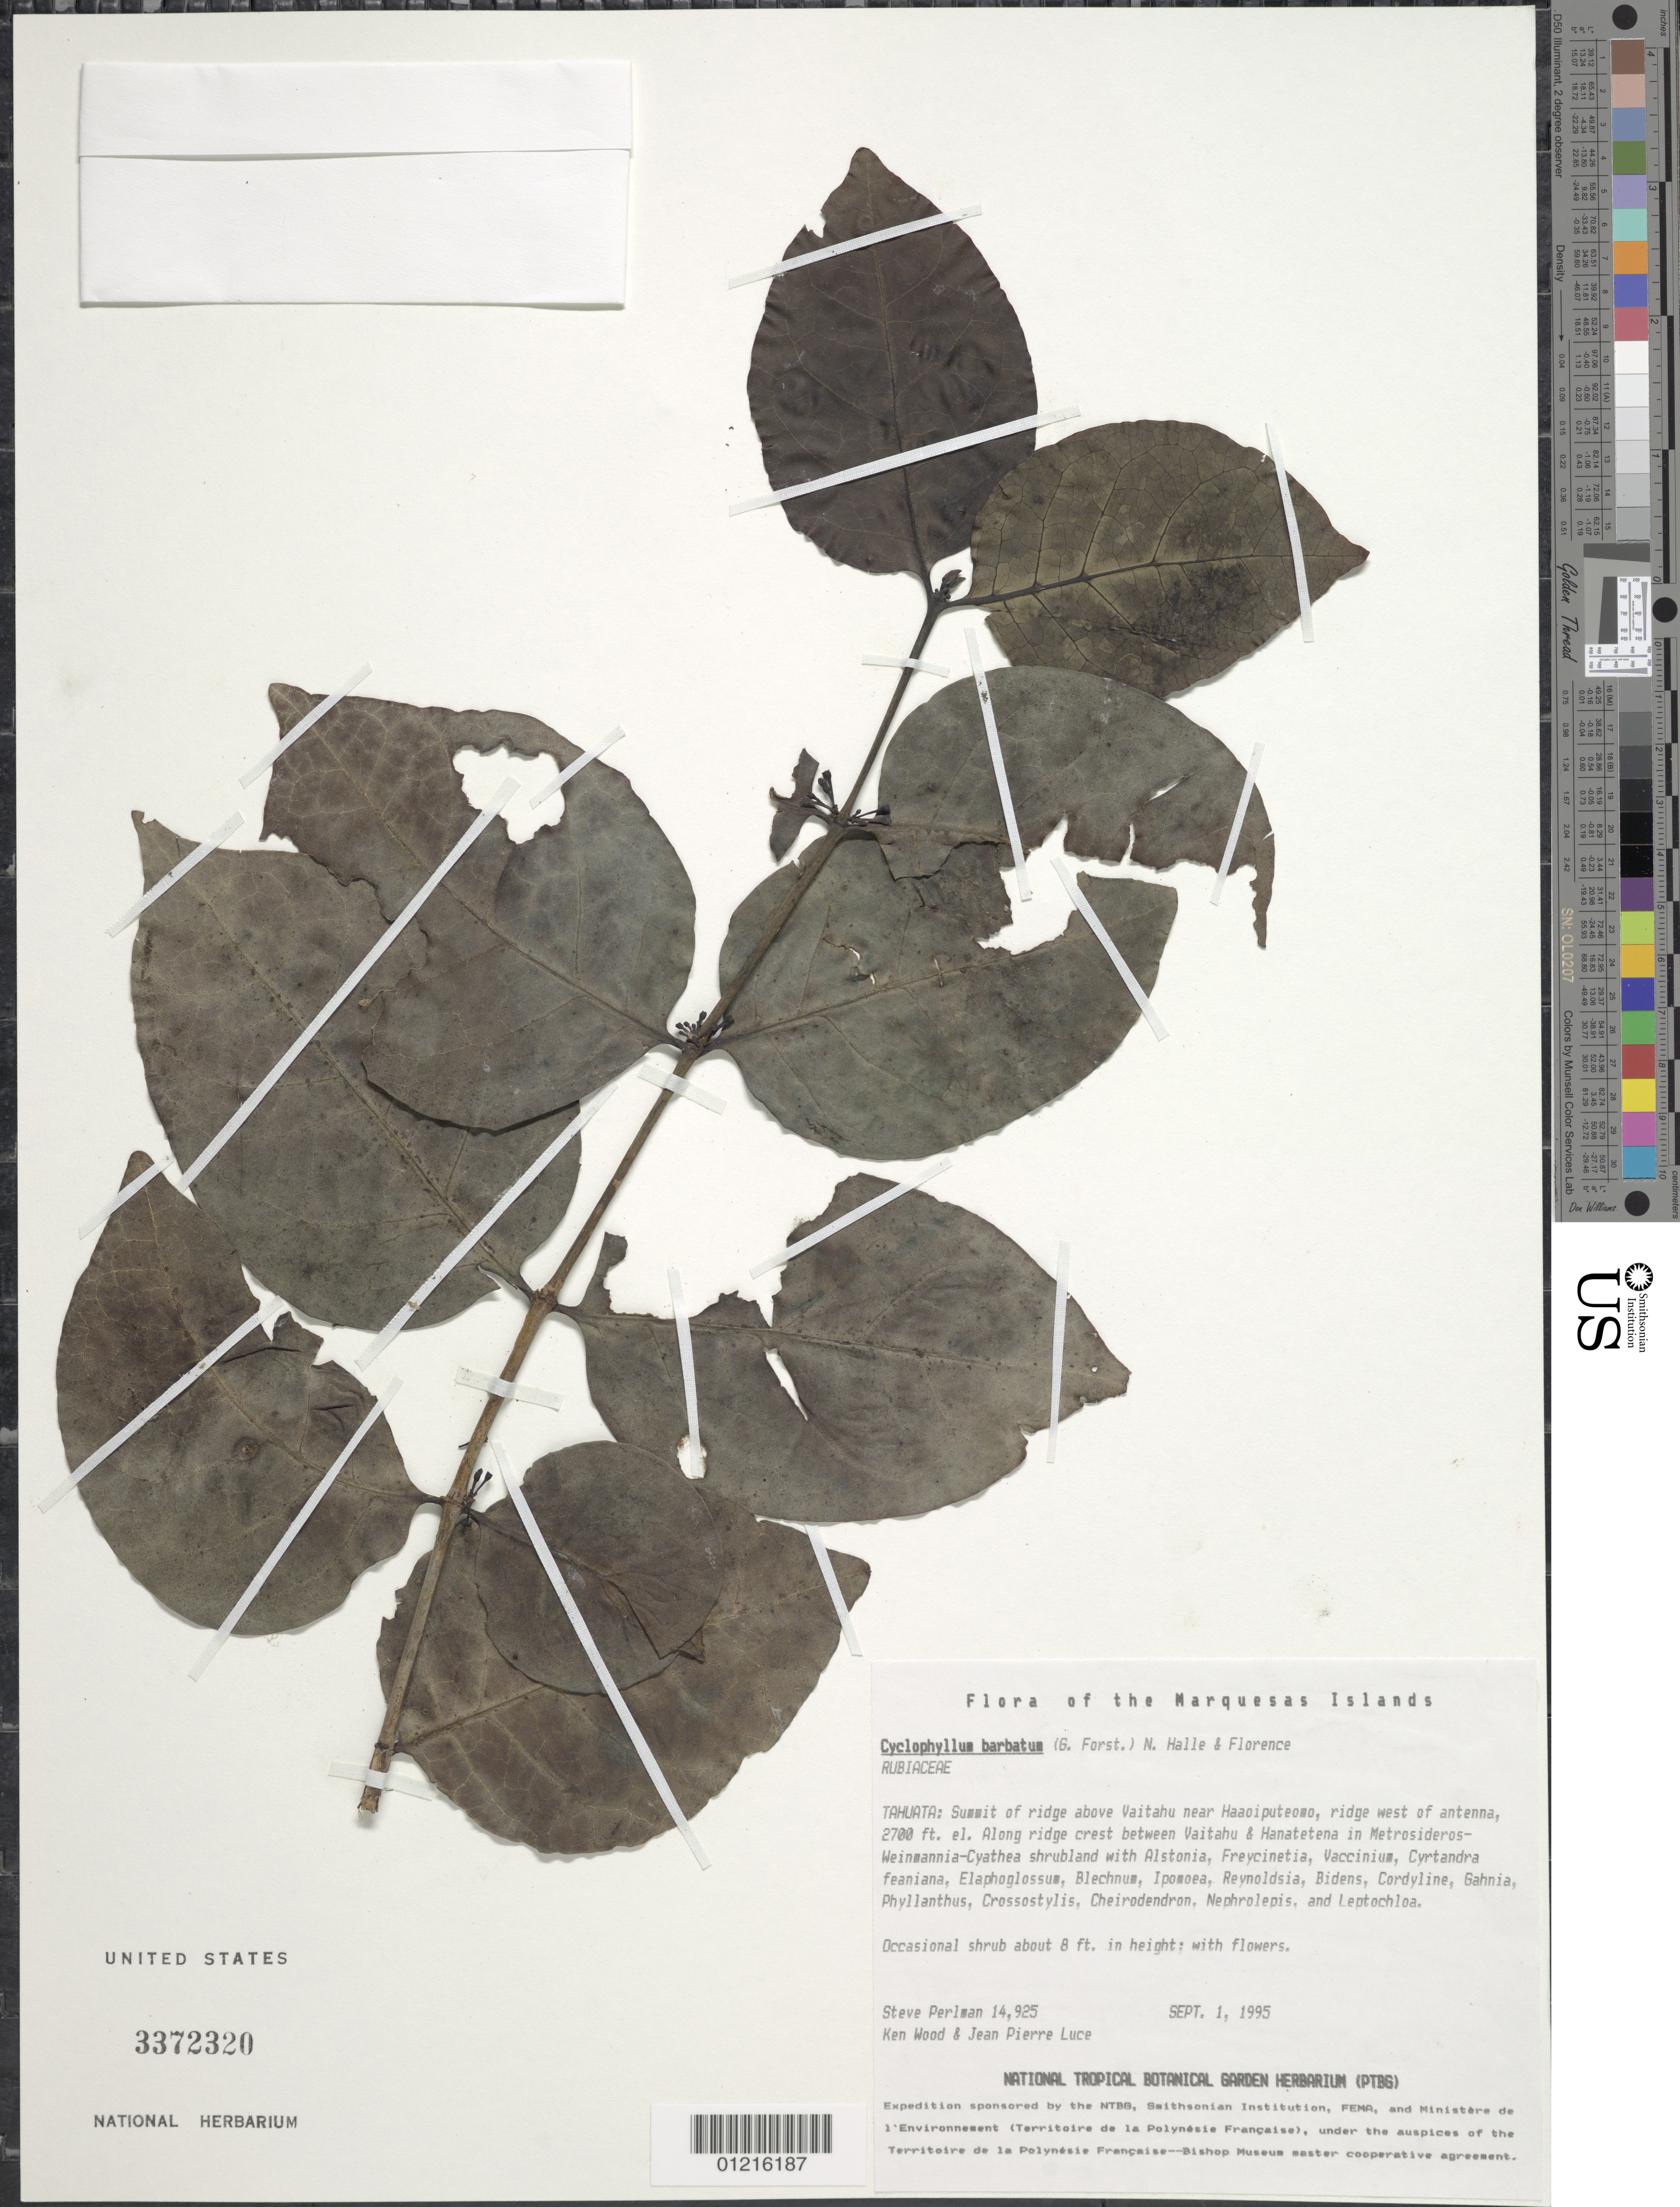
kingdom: Plantae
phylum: Tracheophyta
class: Magnoliopsida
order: Gentianales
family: Rubiaceae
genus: Cyclophyllum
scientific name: Cyclophyllum barbatum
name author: (G. Forst.) N. Hallé & J. Florence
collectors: S. P. Perlman, K. R. Wood & J. Luce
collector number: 14925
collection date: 1995-09-01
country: French Polynesia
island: Tahuata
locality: Summit of ridge above Vaitahu, near Haaoiputeomo, on ridge near antenna, along ridge crest between Vaitahu & Hanatetena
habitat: In Metrosideros - Weinmannia - Cyathea shrubland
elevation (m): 823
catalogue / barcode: US 3372320